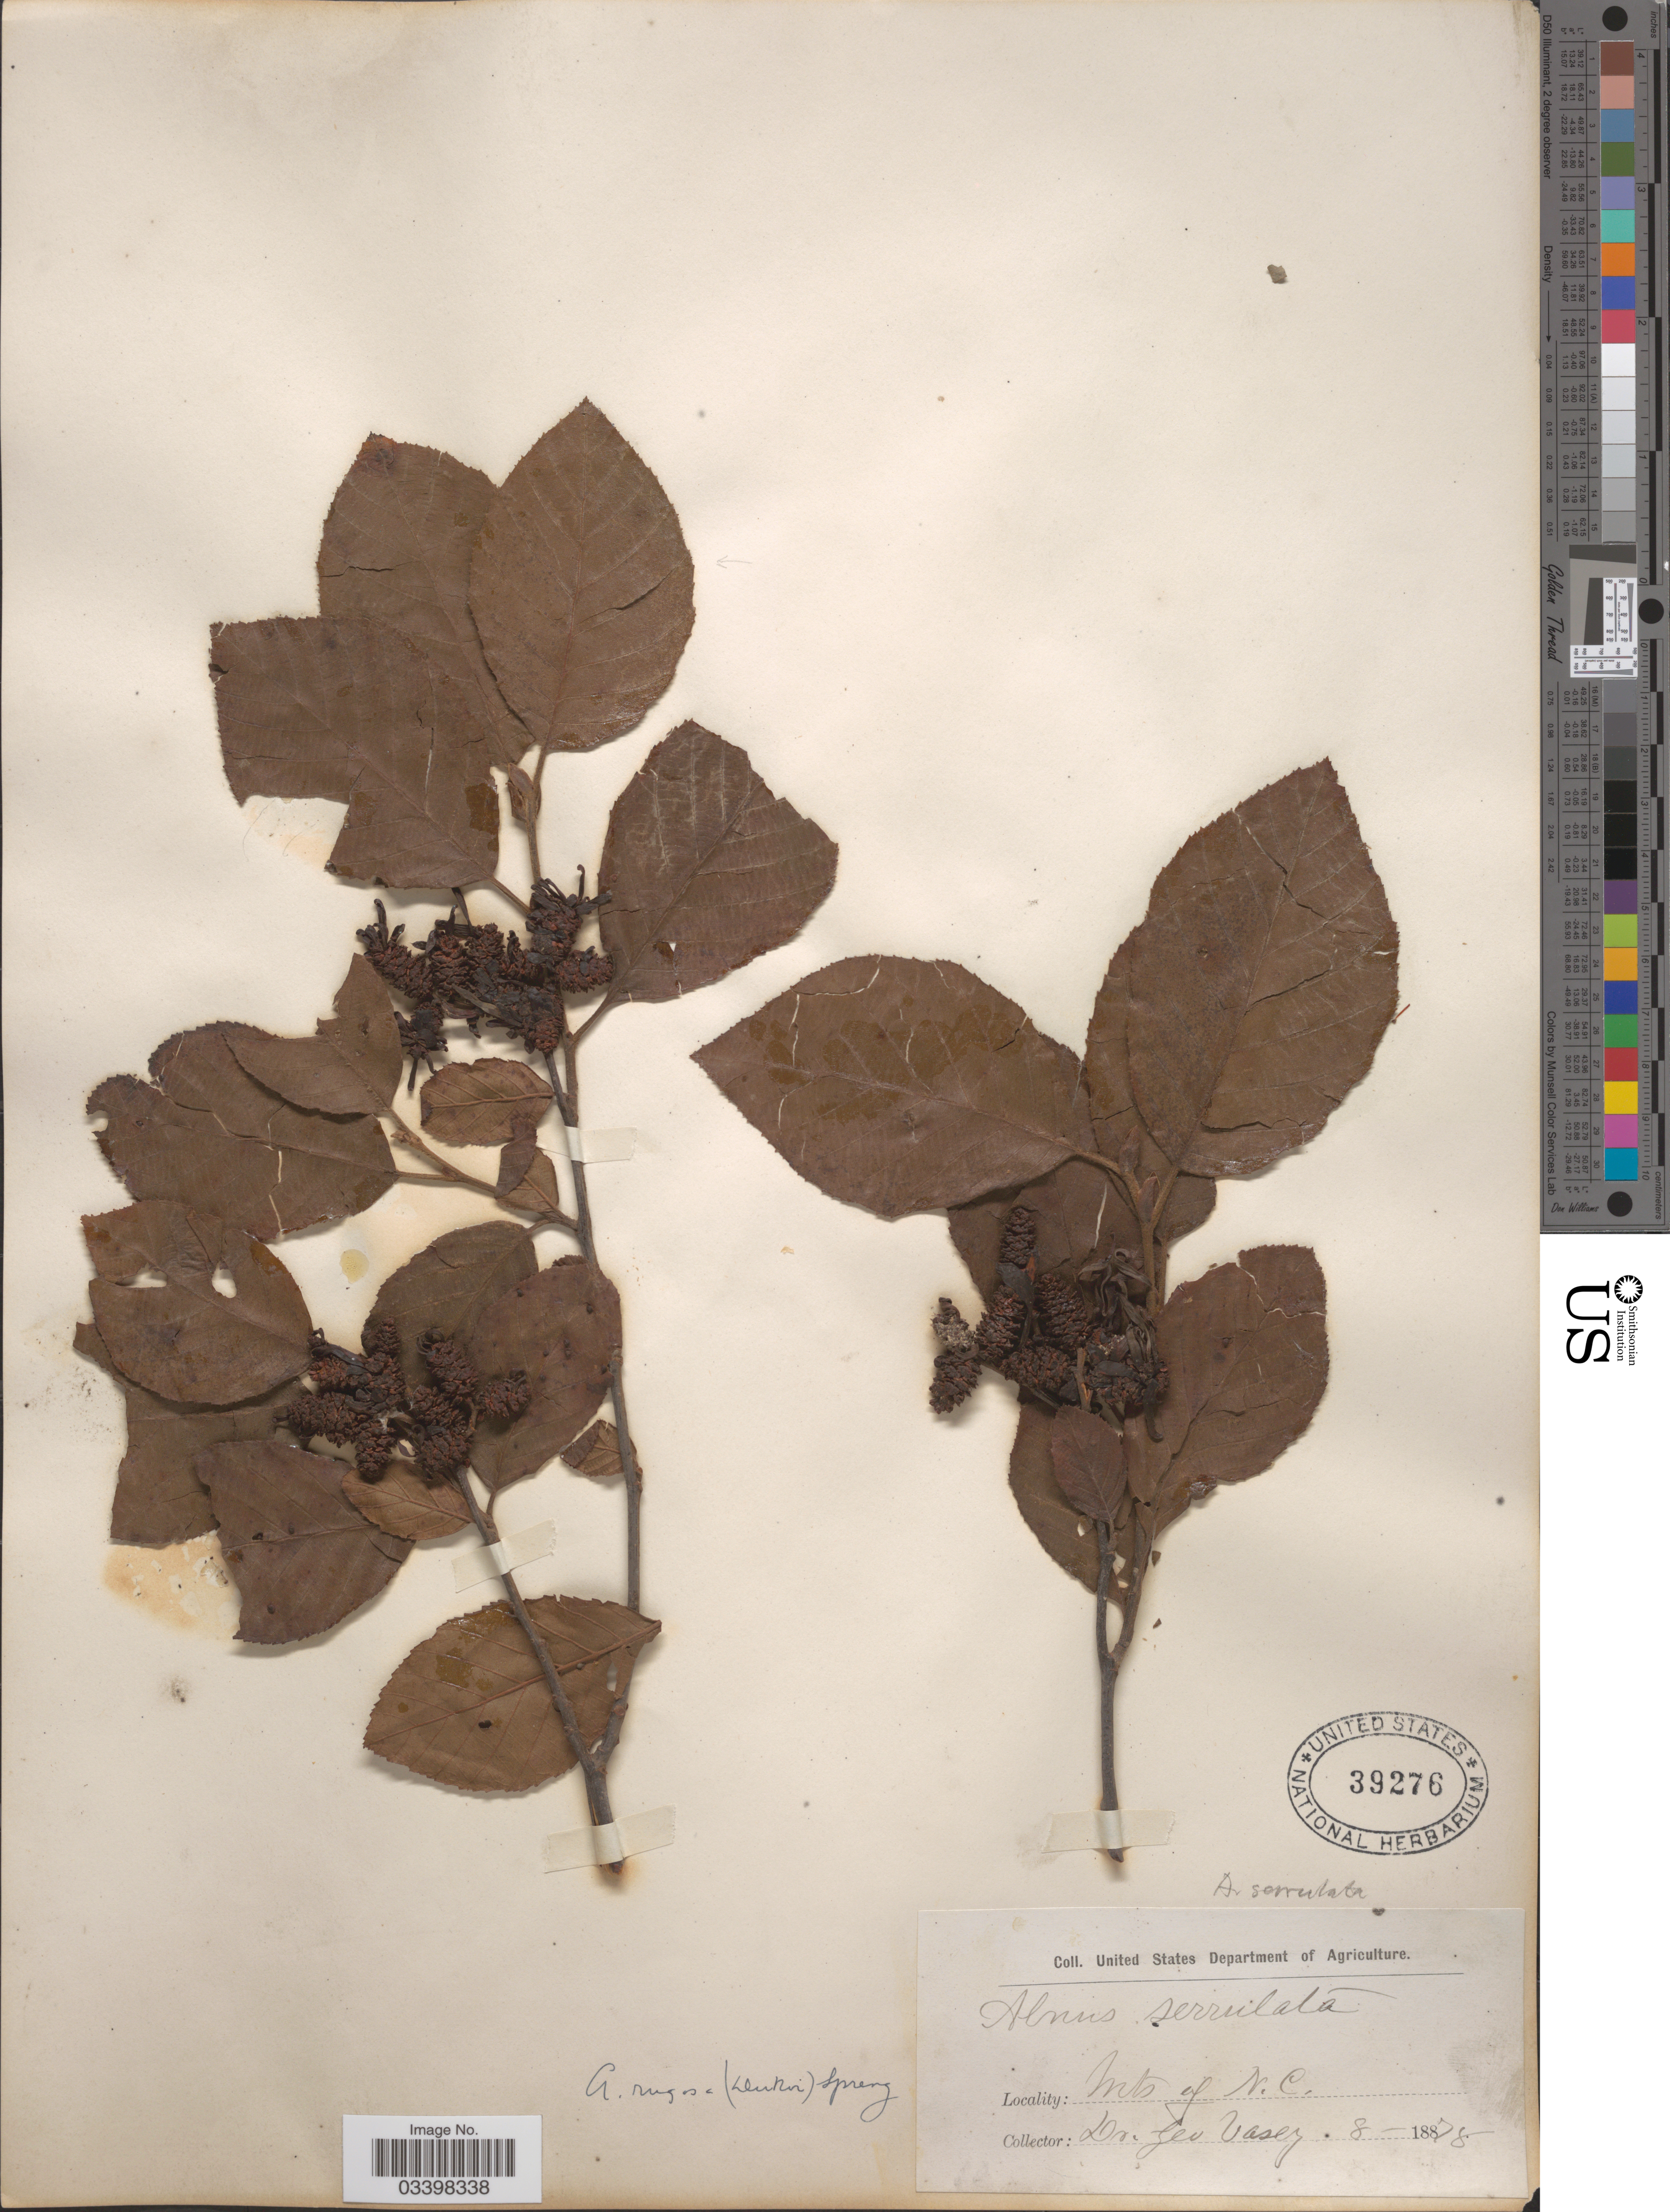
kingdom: Plantae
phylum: Tracheophyta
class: Magnoliopsida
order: Fagales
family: Betulaceae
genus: Alnus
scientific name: Alnus serrulata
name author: (Aiton) Willd.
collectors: G. Vasey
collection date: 1878-08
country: United States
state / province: North Carolina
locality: Mts. of N.C.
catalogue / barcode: US 39276